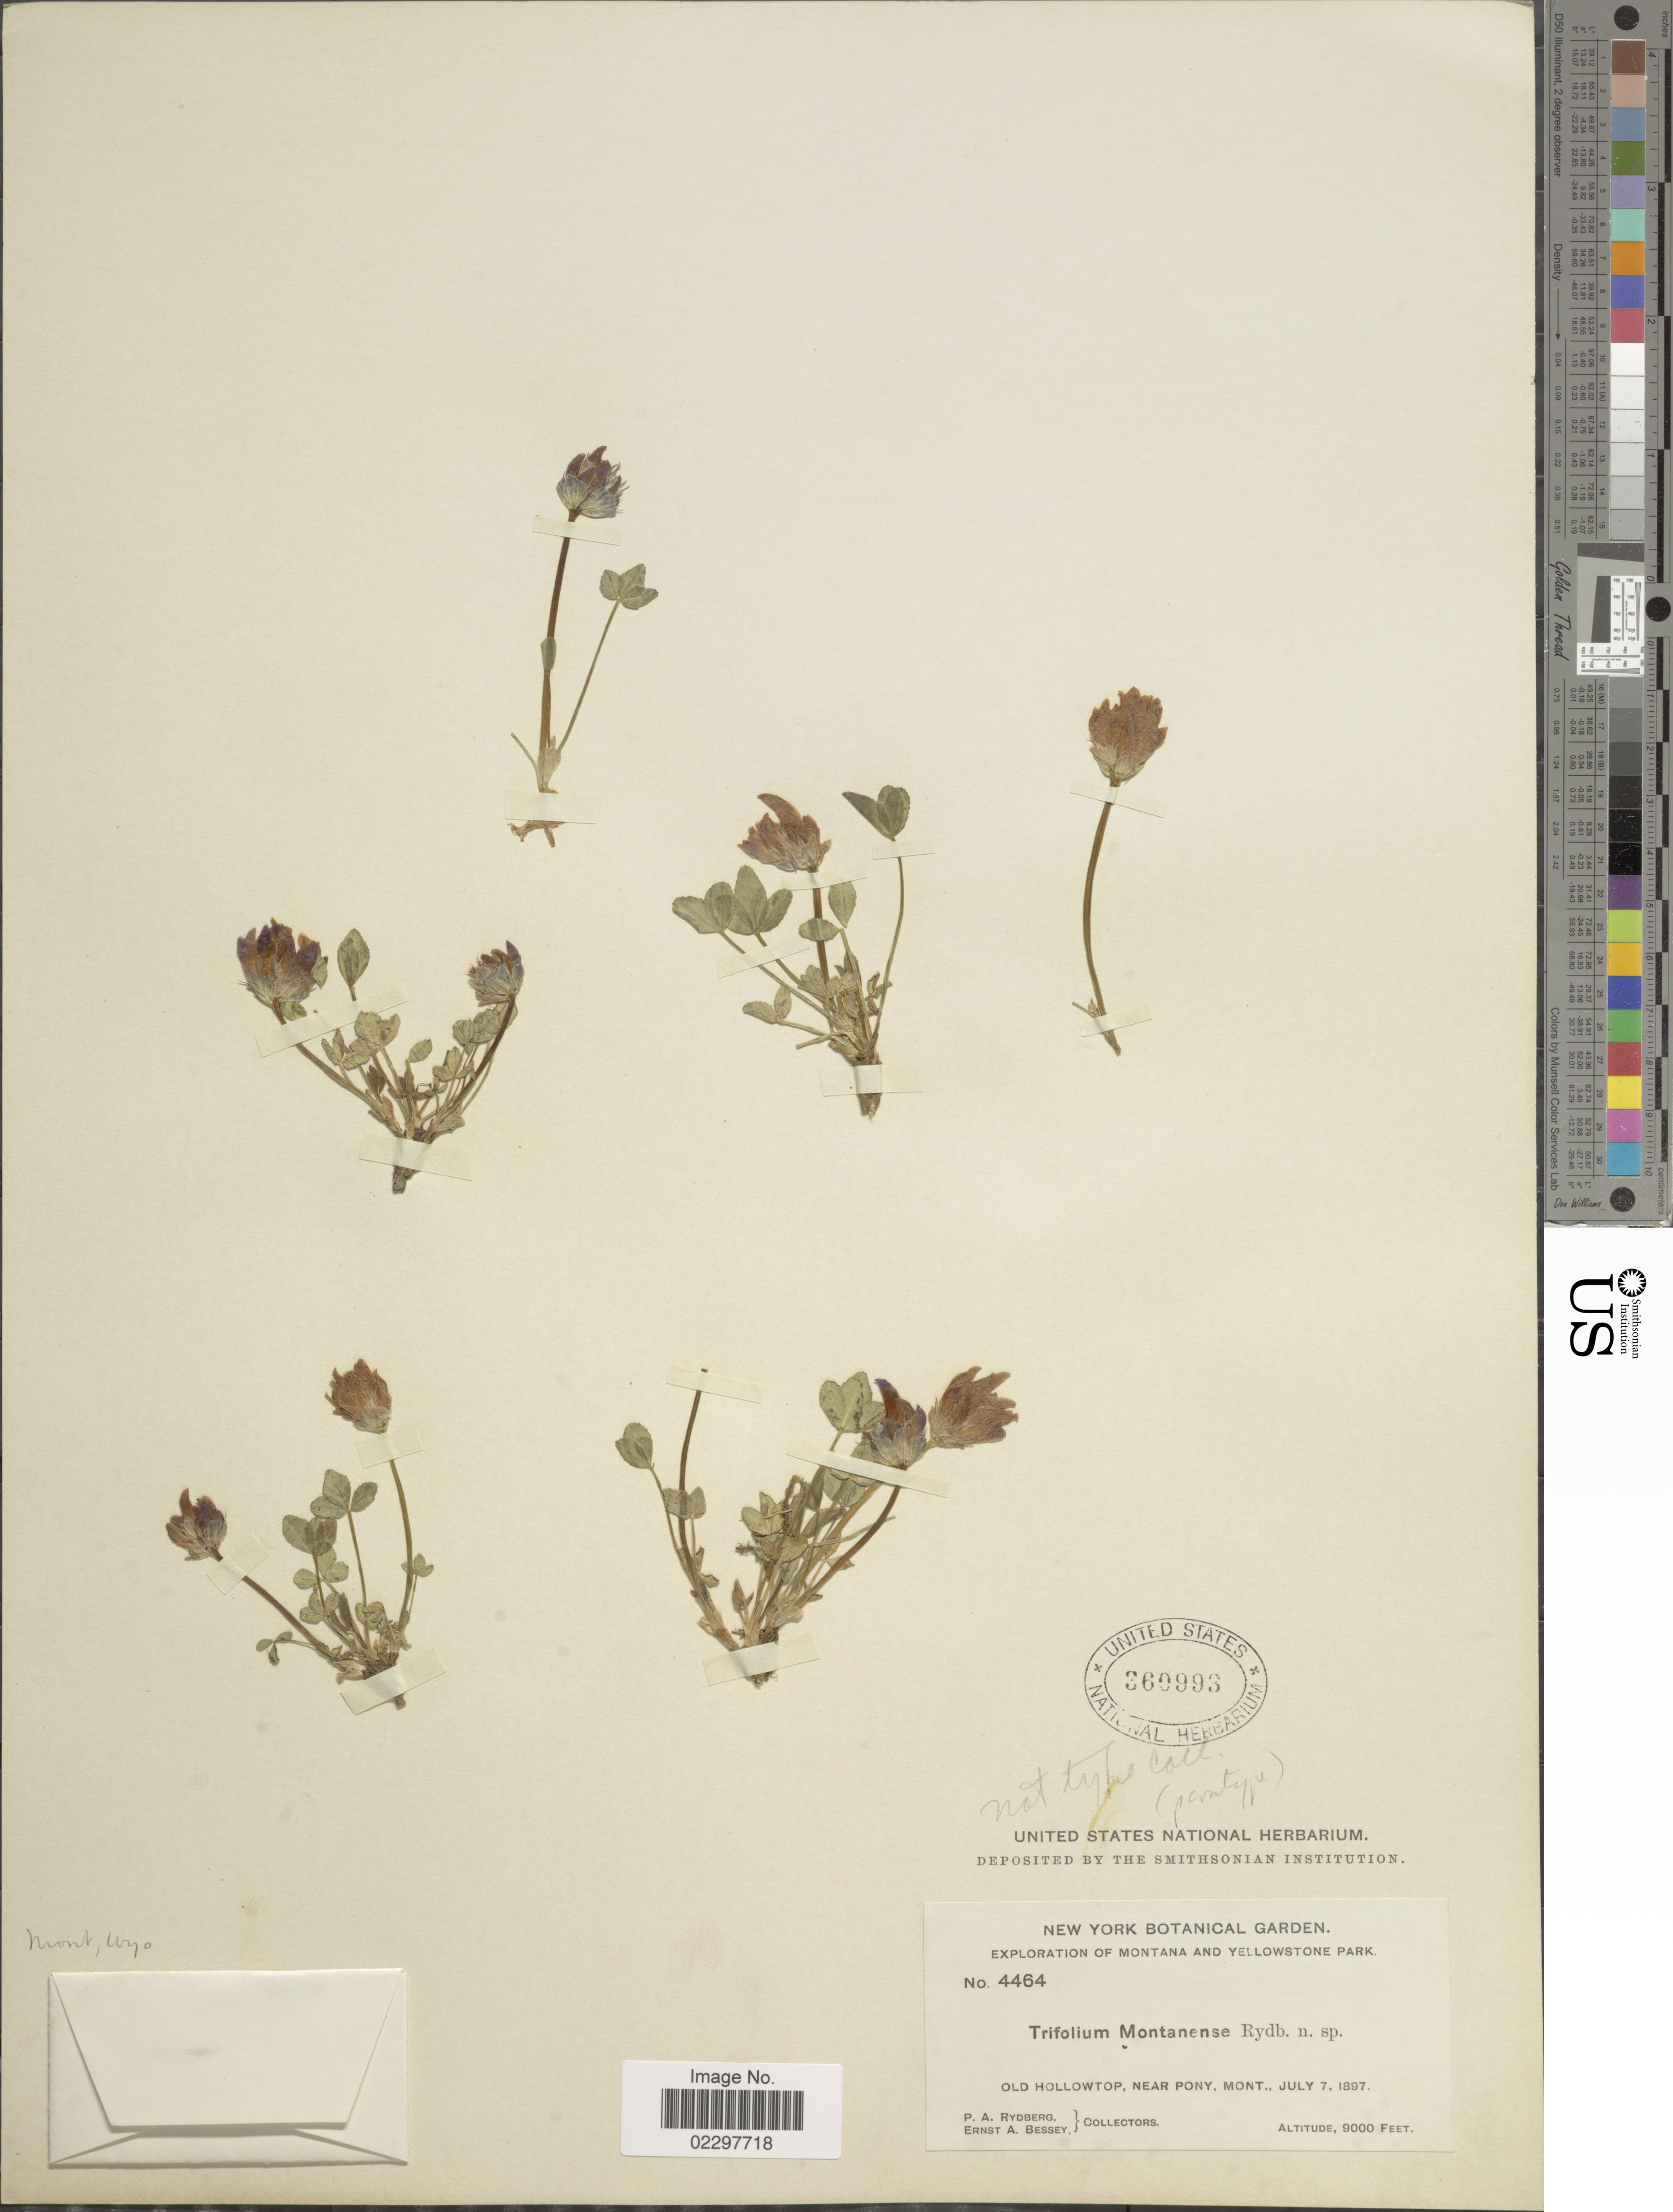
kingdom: Plantae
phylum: Tracheophyta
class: Magnoliopsida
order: Fabales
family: Fabaceae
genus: Trifolium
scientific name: Trifolium parryi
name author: A. Gray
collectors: P. A. Rydberg & E. A. Bessey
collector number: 4464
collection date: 1897-07-07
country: United States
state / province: Montana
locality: Montana and Yellowstone Park, Old Hollowtop, near Pony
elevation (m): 2743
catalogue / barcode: US 360993